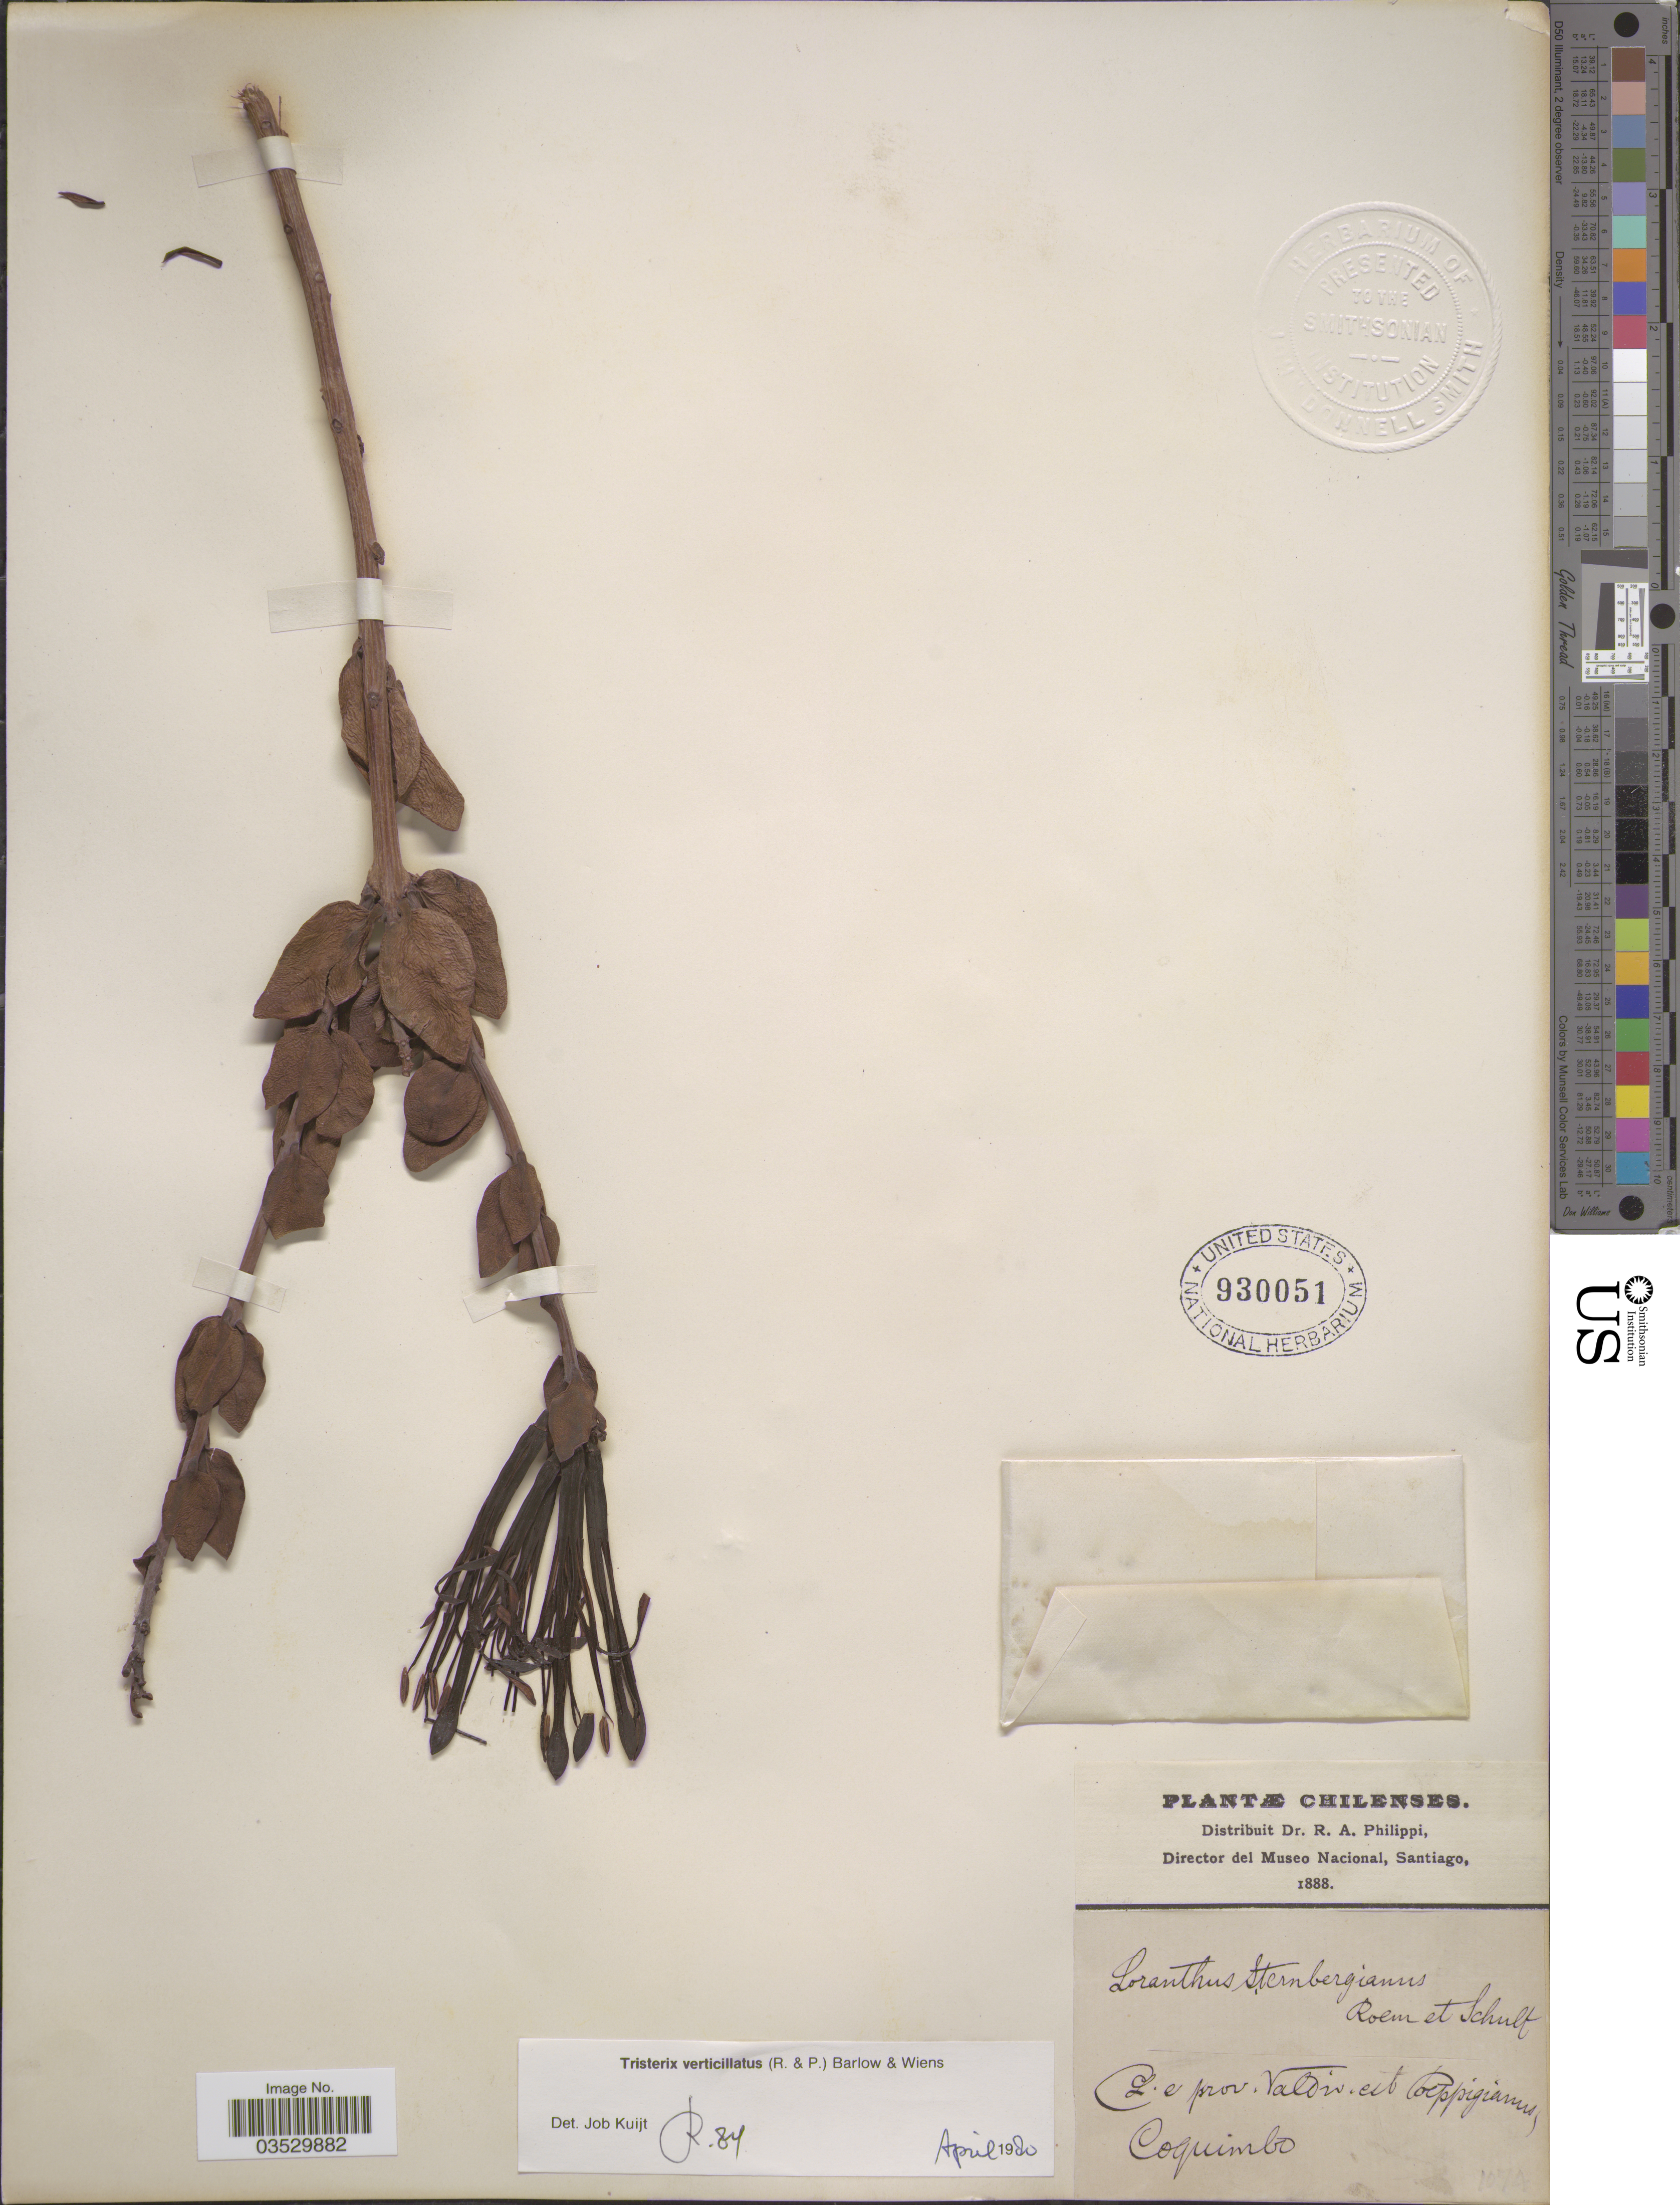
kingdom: Plantae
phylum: Tracheophyta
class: Magnoliopsida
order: Santalales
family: Loranthaceae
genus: Tristerix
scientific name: Tristerix verticillatus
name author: (Ruiz & Pav.) Barlow & Wiens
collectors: ex. herb. R.A. Philippi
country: Chile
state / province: Coquimbo (IV)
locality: Cl.e prov. Valdiv. est Poeppigianus. [interpreted] [unsure placement] Coquimbo.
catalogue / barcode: US 930051